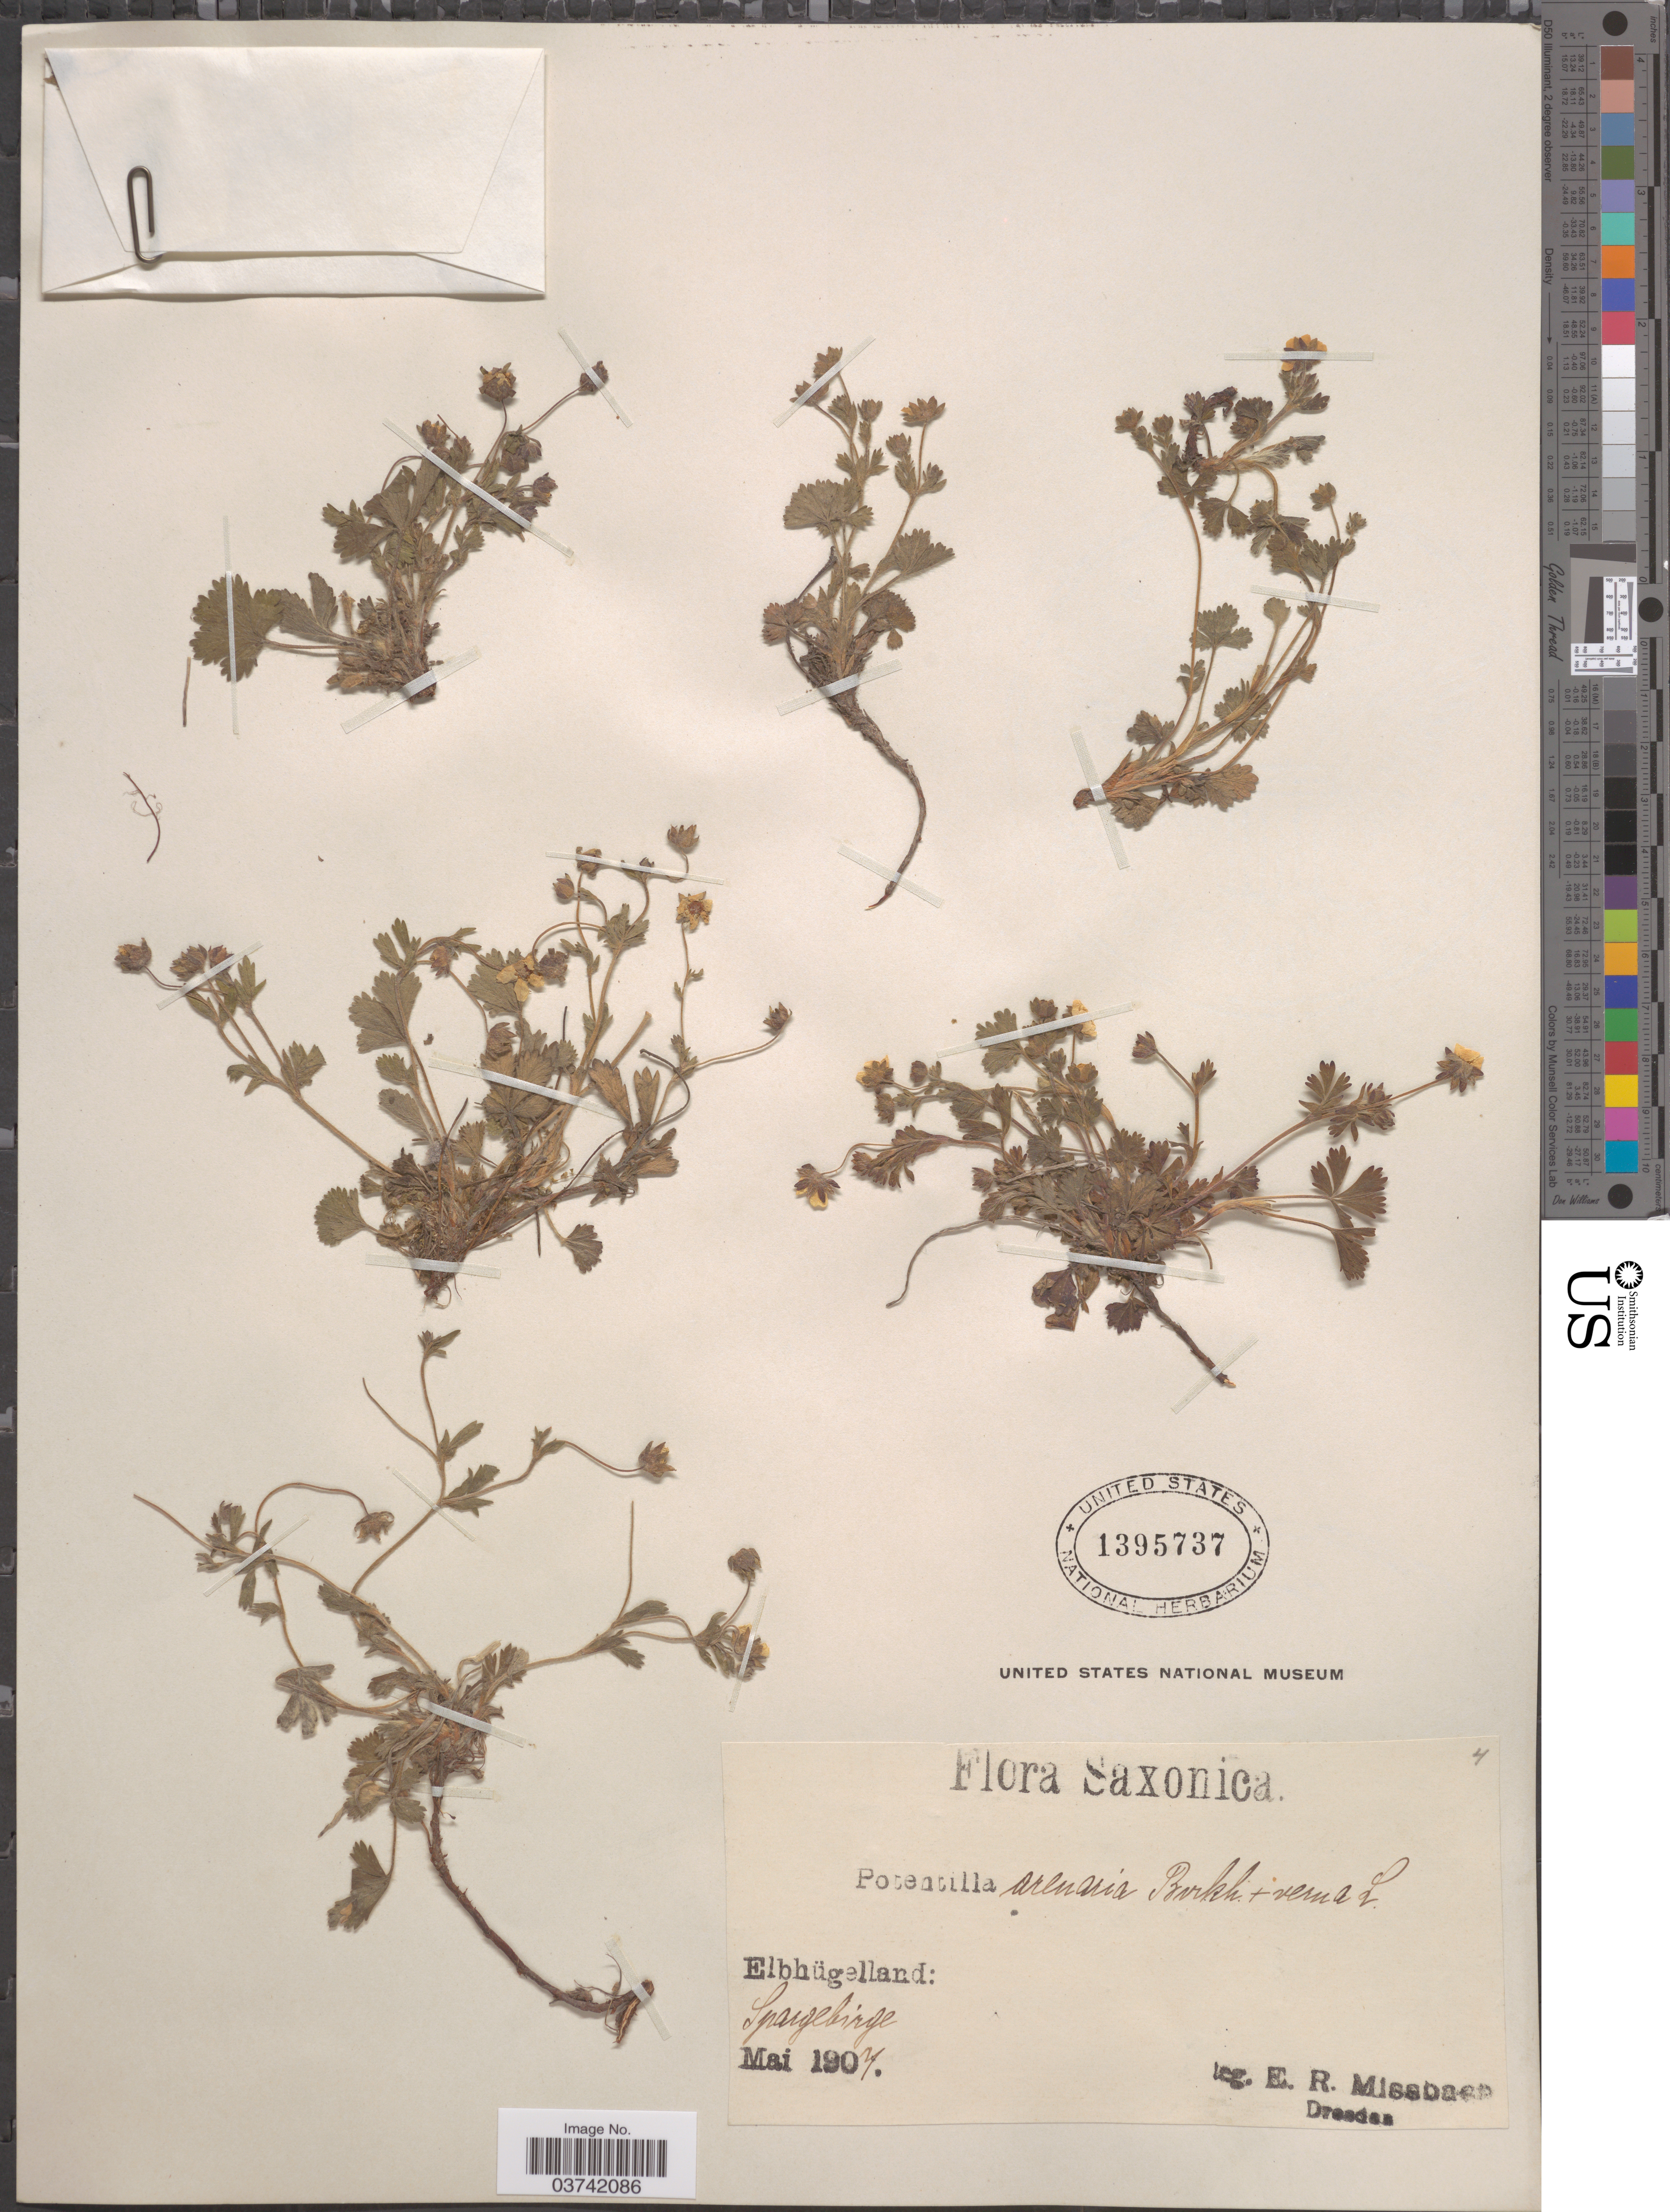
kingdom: Plantae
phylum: Tracheophyta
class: Magnoliopsida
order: Rosales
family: Rosaceae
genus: Potentilla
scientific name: Potentilla arenaria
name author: Borkh. et al.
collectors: E. Missbach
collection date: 1907-05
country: Germany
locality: Saxonica. Elbhügelland: Spargebirge.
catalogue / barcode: US 1395737